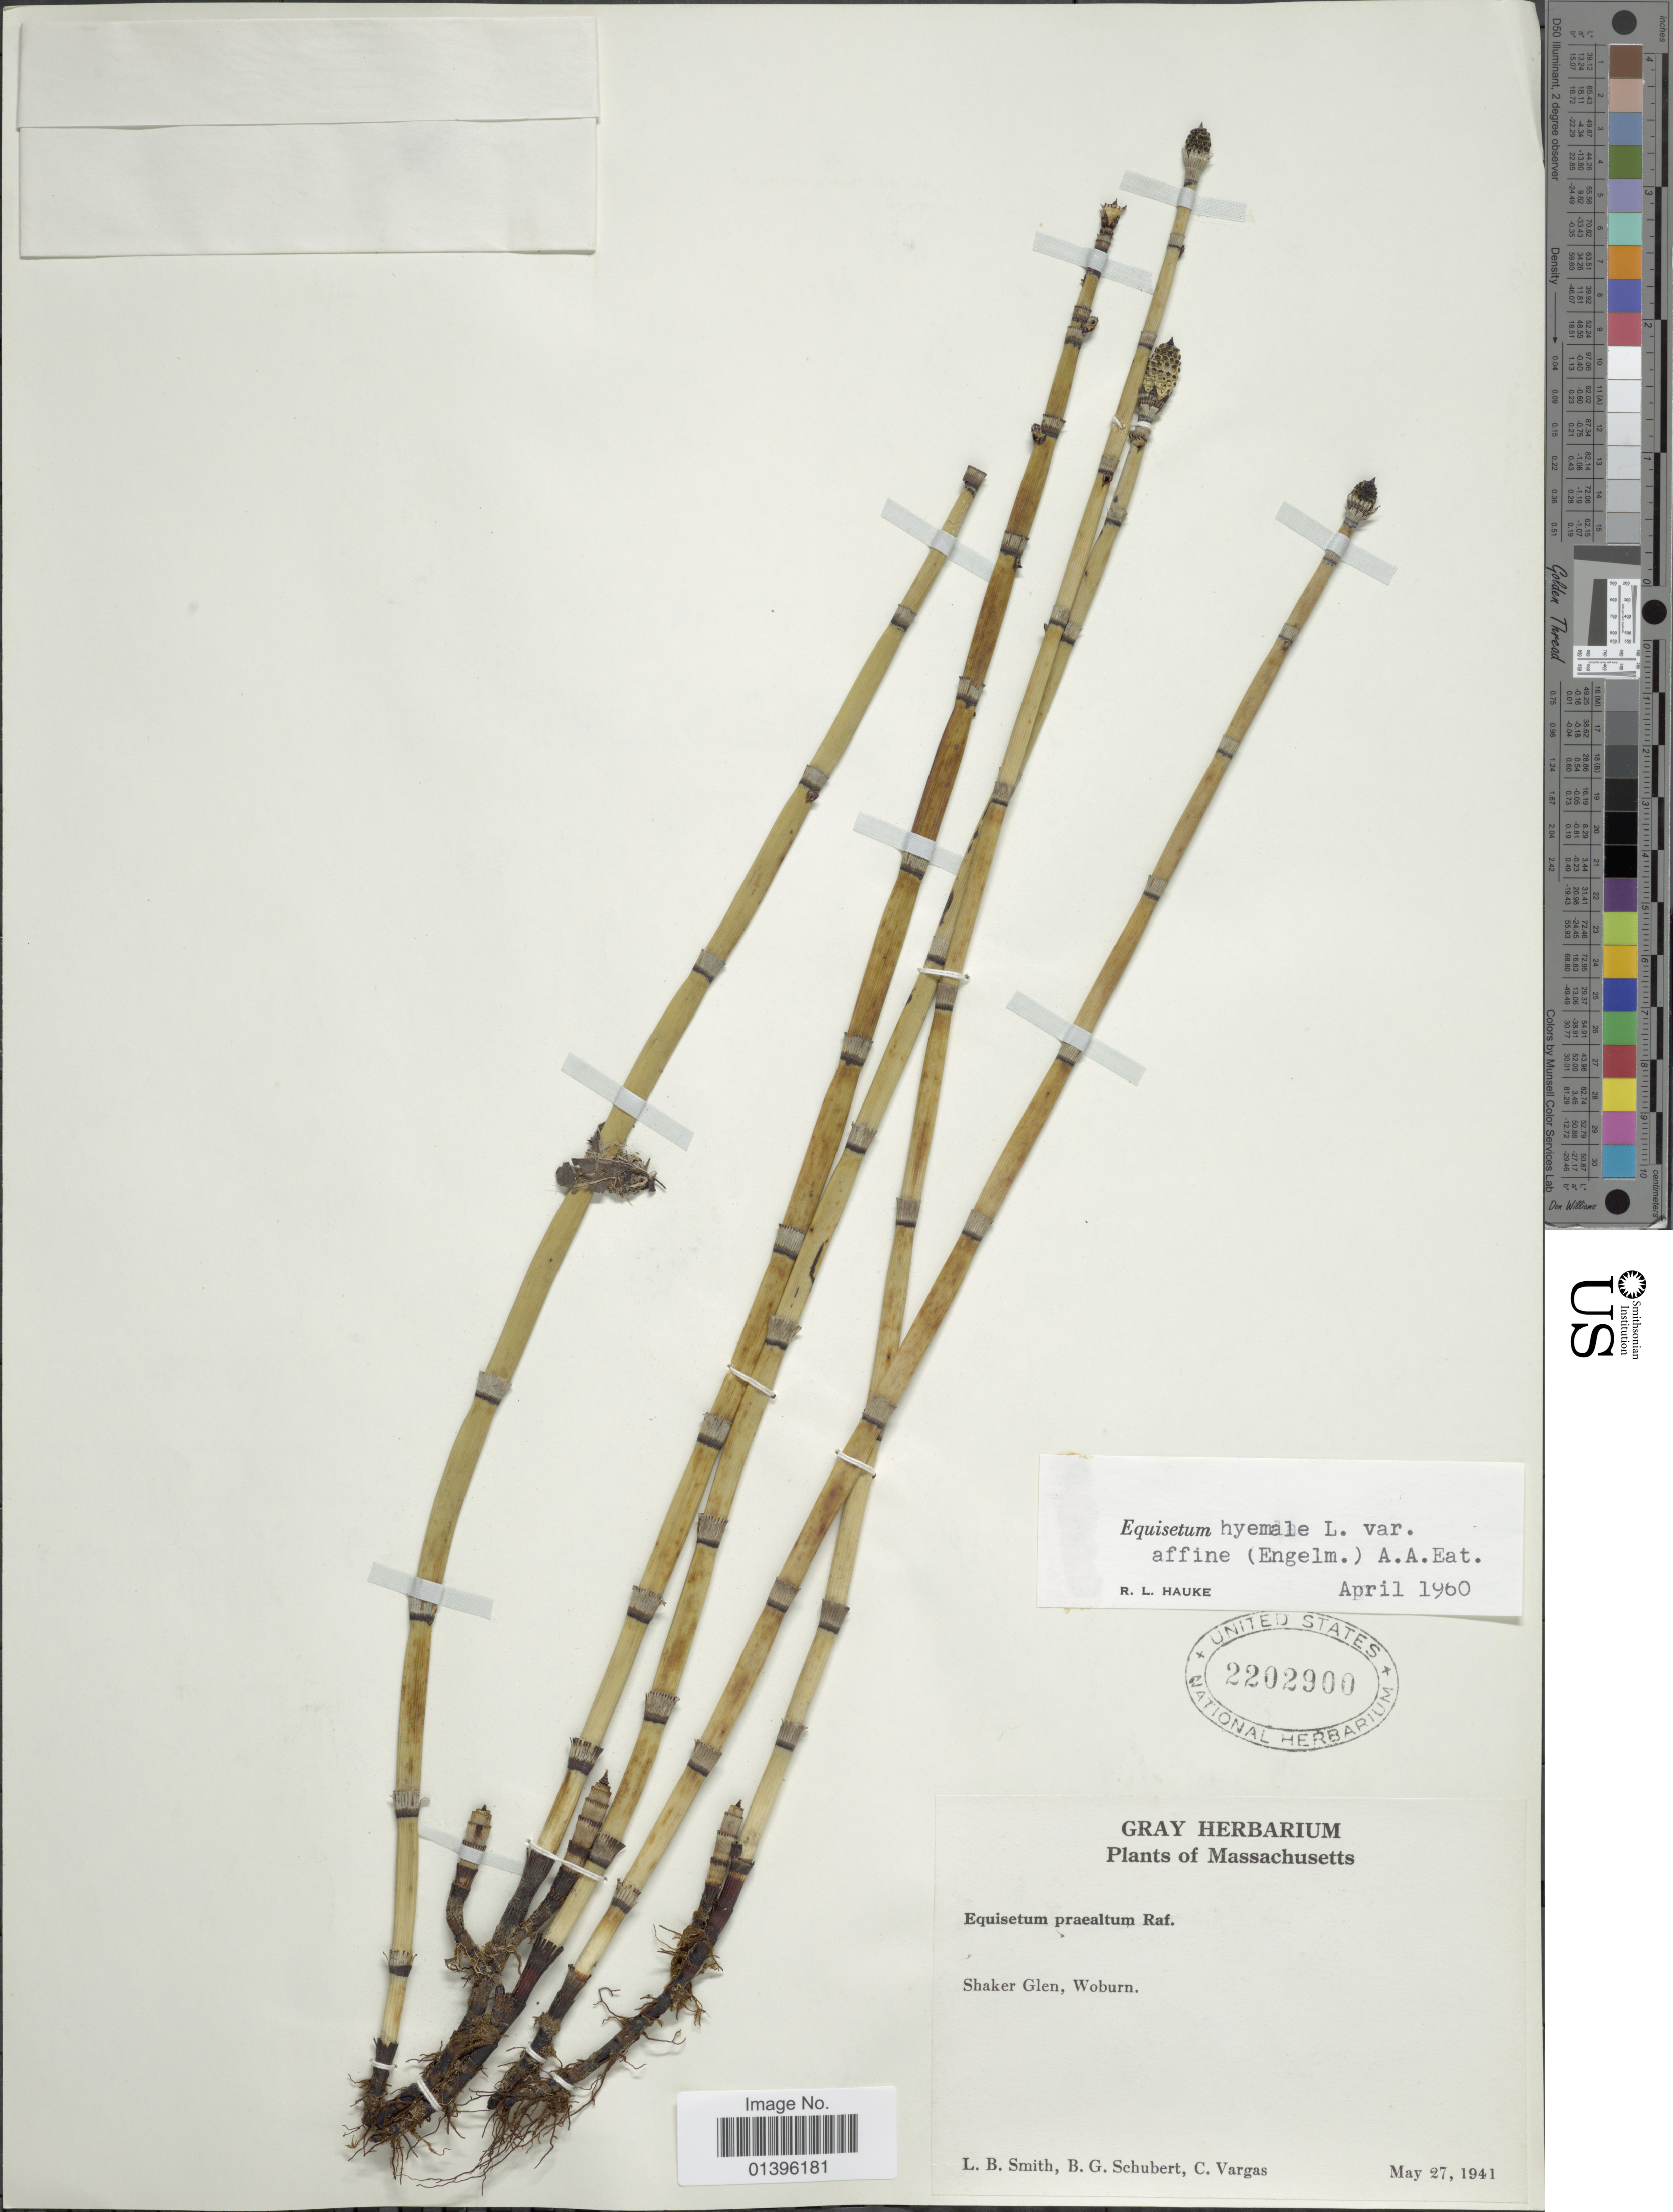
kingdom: Plantae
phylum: Tracheophyta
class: Polypodiopsida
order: Equisetales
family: Equisetaceae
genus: Equisetum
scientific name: Equisetum hyemale var. affine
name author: (Engelm.) A.A. Eaton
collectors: L. Smith, B. Schubert & C. Vargas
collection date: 1941-05-27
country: United States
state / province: Massachusetts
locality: Shaker Glen, Woburn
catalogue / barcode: US 2202900